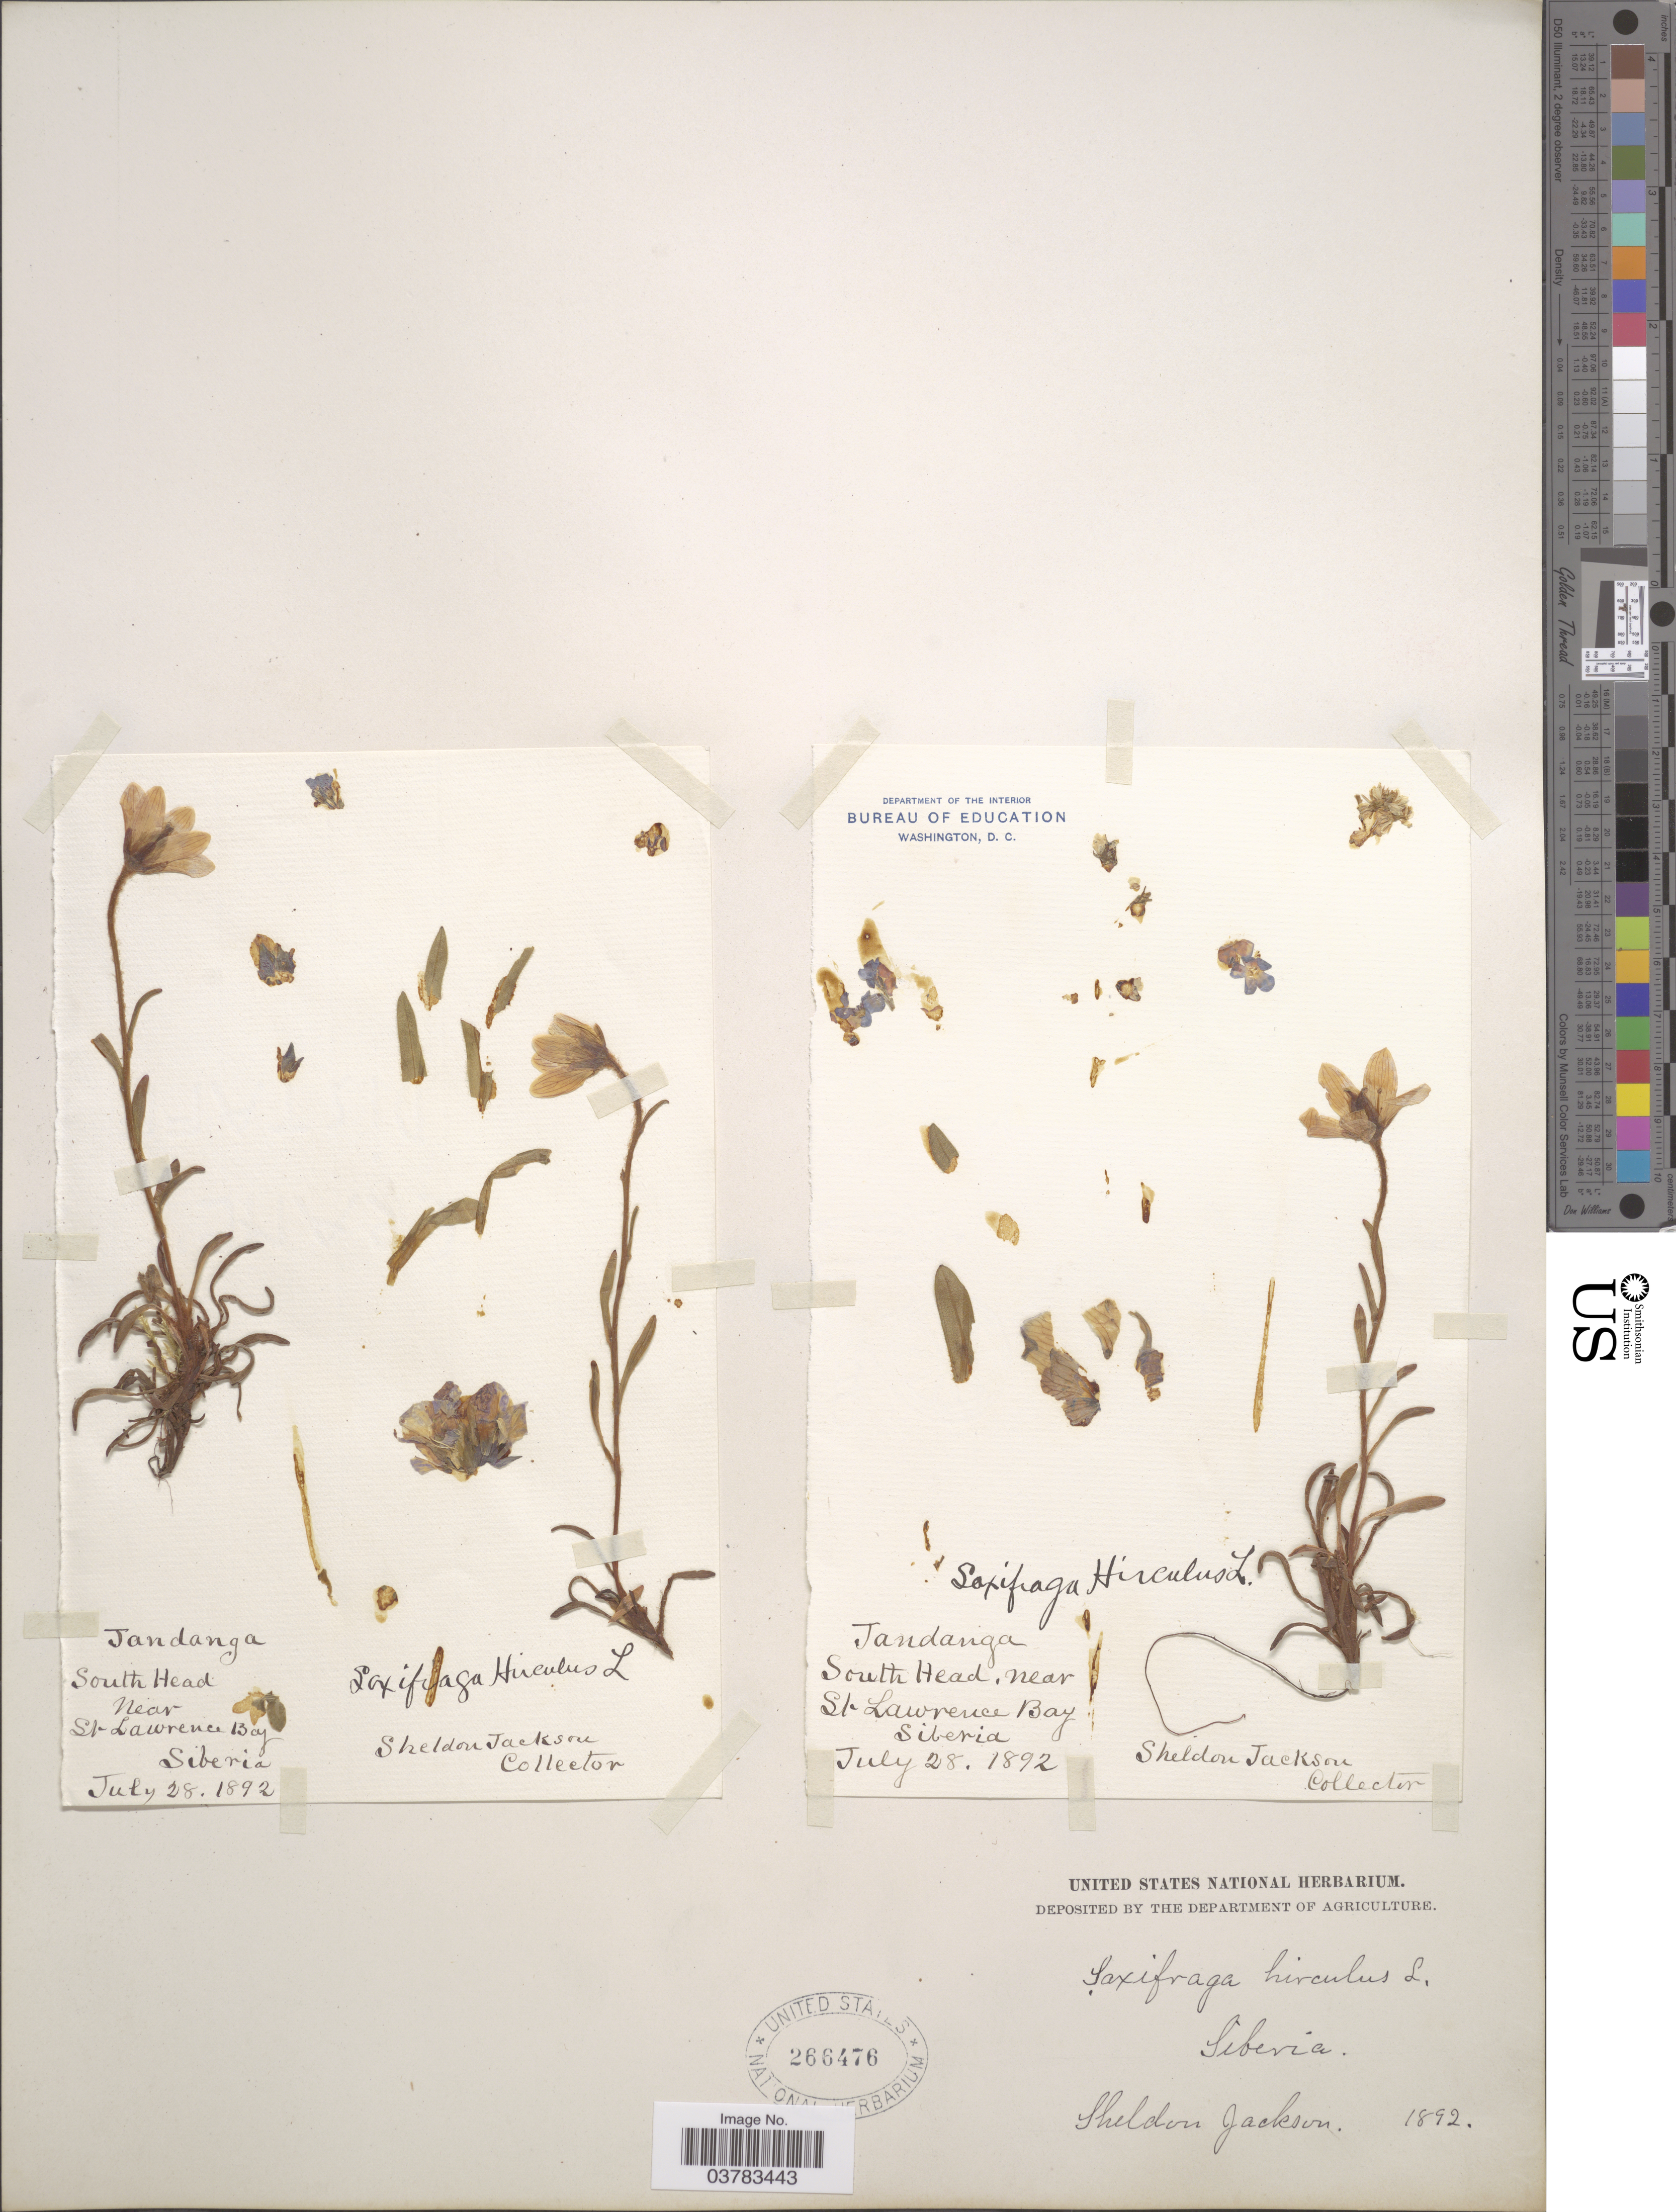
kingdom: Plantae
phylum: Tracheophyta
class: Magnoliopsida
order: Saxifragales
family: Saxifragaceae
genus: Saxifraga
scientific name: Saxifraga hirculus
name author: L.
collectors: S. Jackson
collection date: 1892-07-28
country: Russian Federation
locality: Jandanga. South Head near St. Lawrence Bay. Siberia.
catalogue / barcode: US 266476